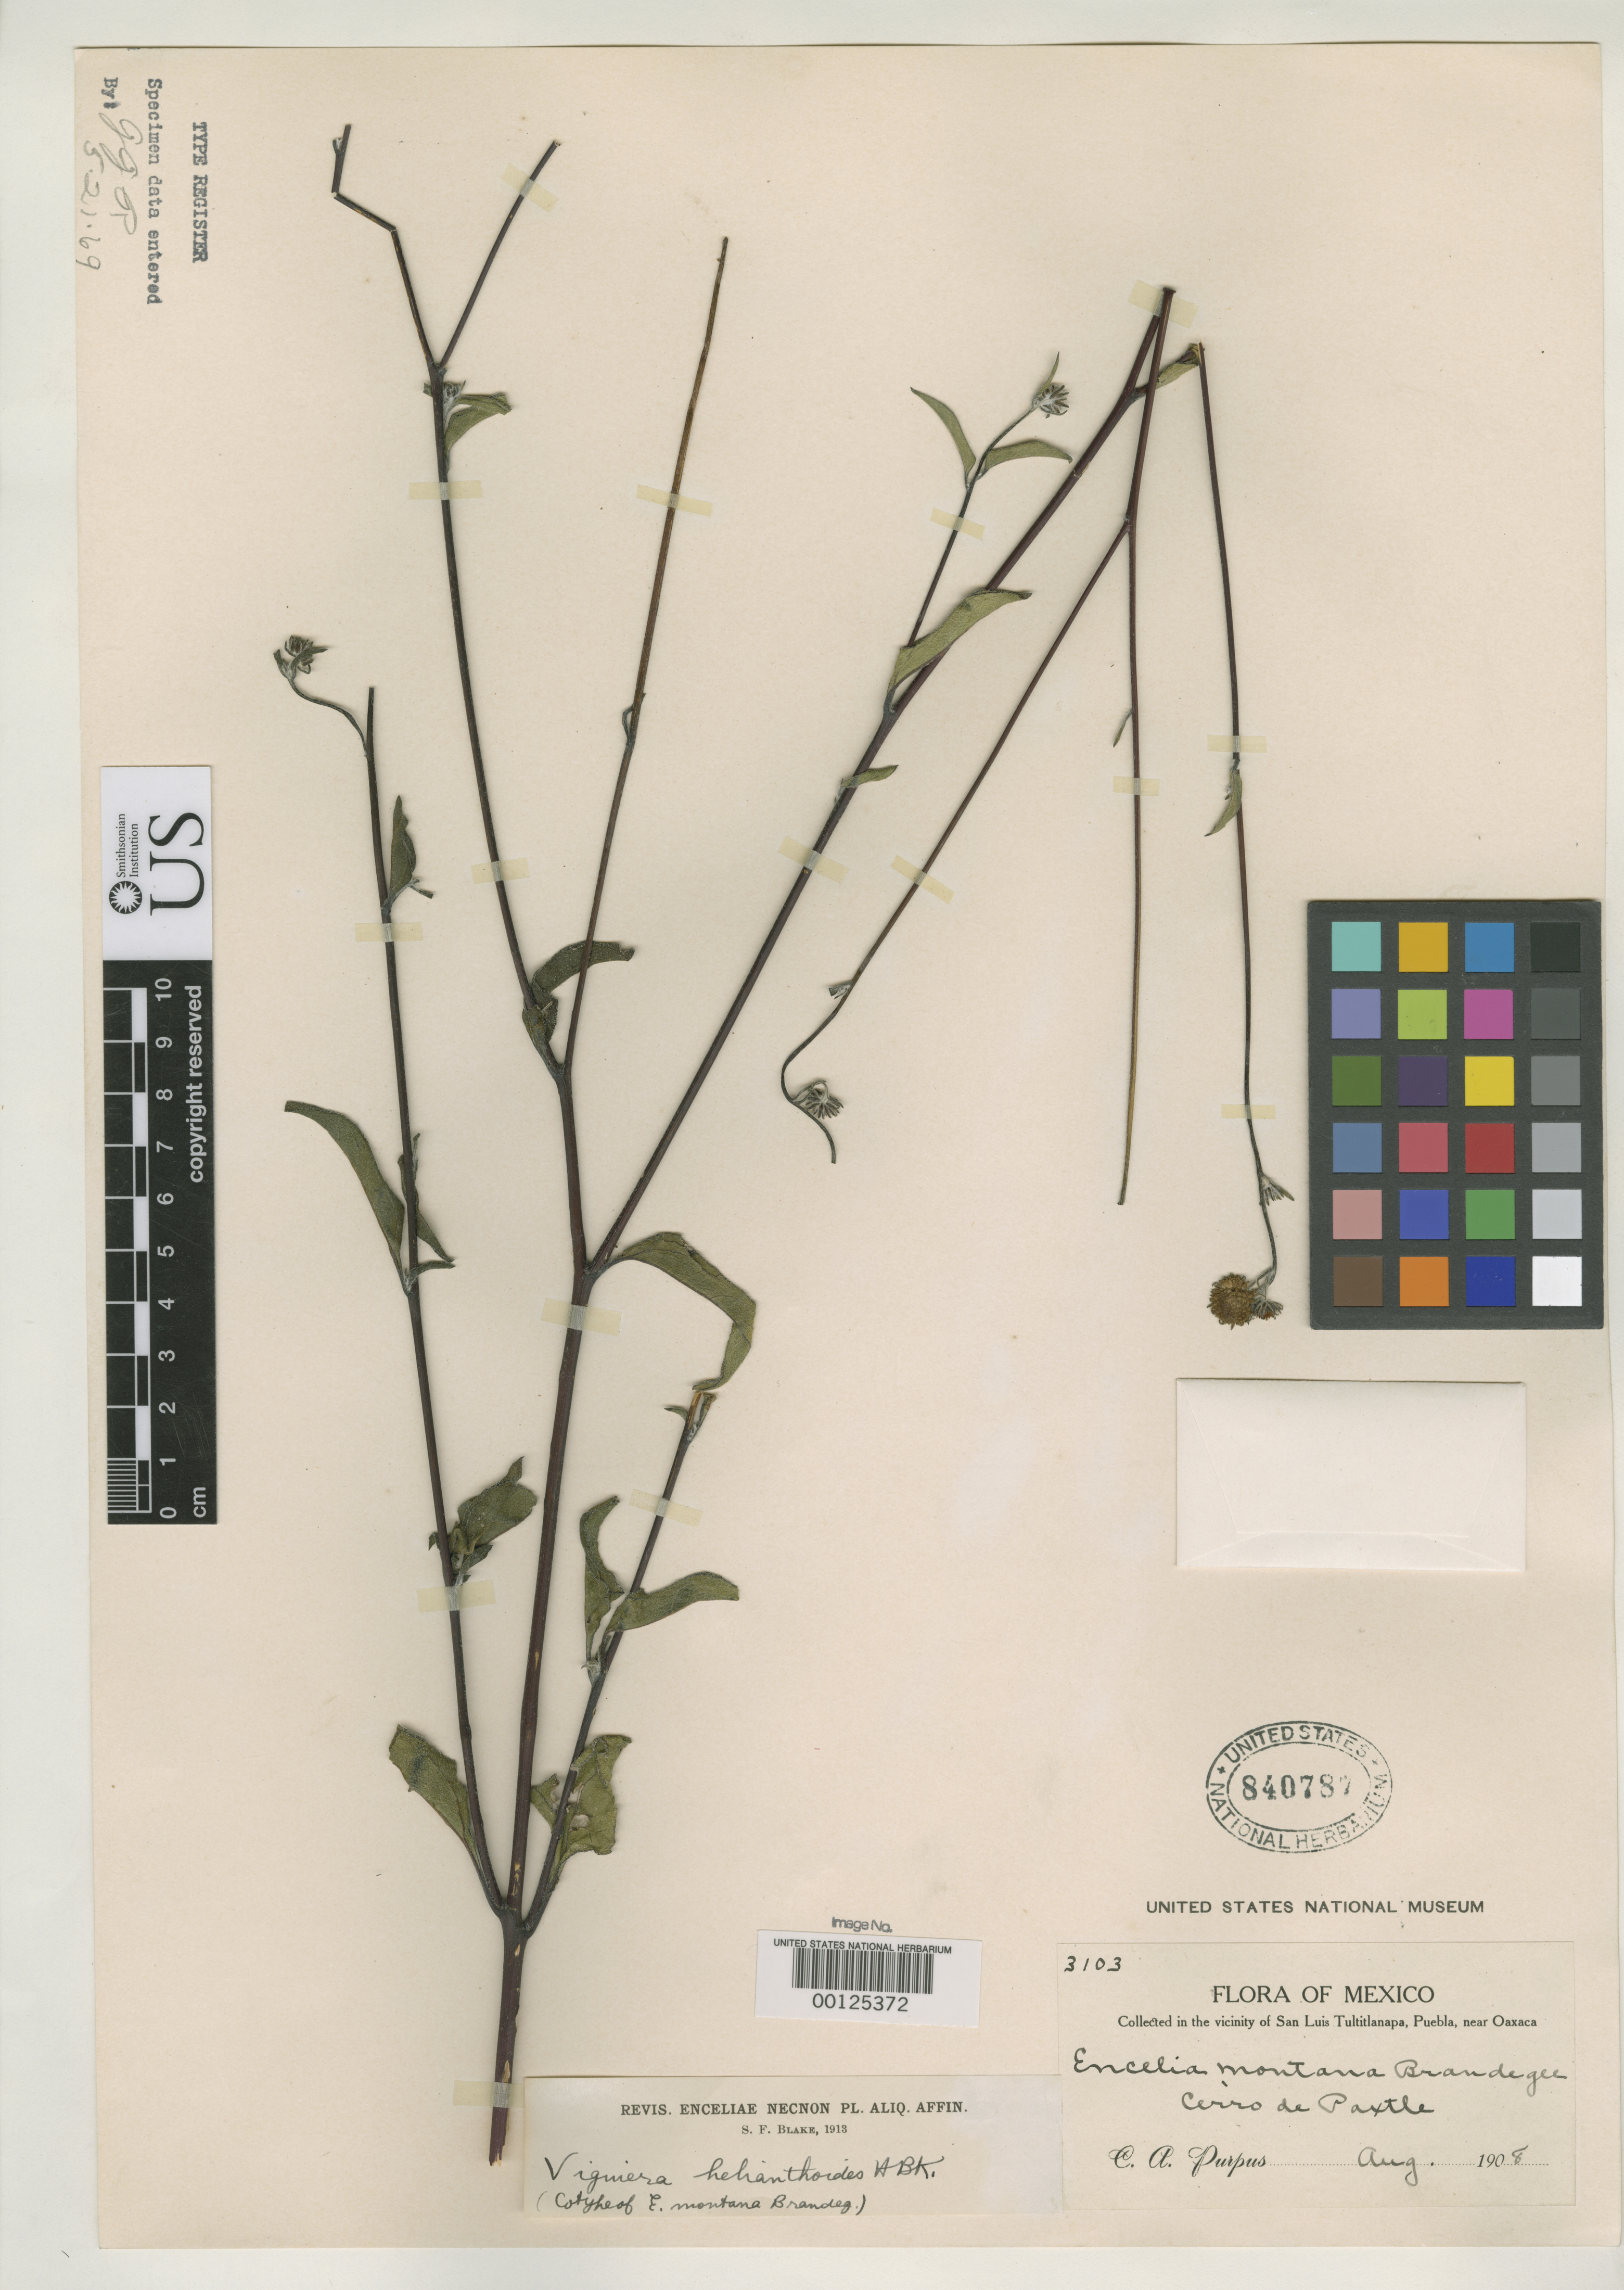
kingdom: Plantae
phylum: Tracheophyta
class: Magnoliopsida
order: Asterales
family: Asteraceae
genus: Encelia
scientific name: Encelia montana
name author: Brandegee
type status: Isotype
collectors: C. A. Purpus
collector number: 3103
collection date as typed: Aug 1908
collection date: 1908-08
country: Mexico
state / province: Puebla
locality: Cerro de Paxtle.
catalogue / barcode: US 840787